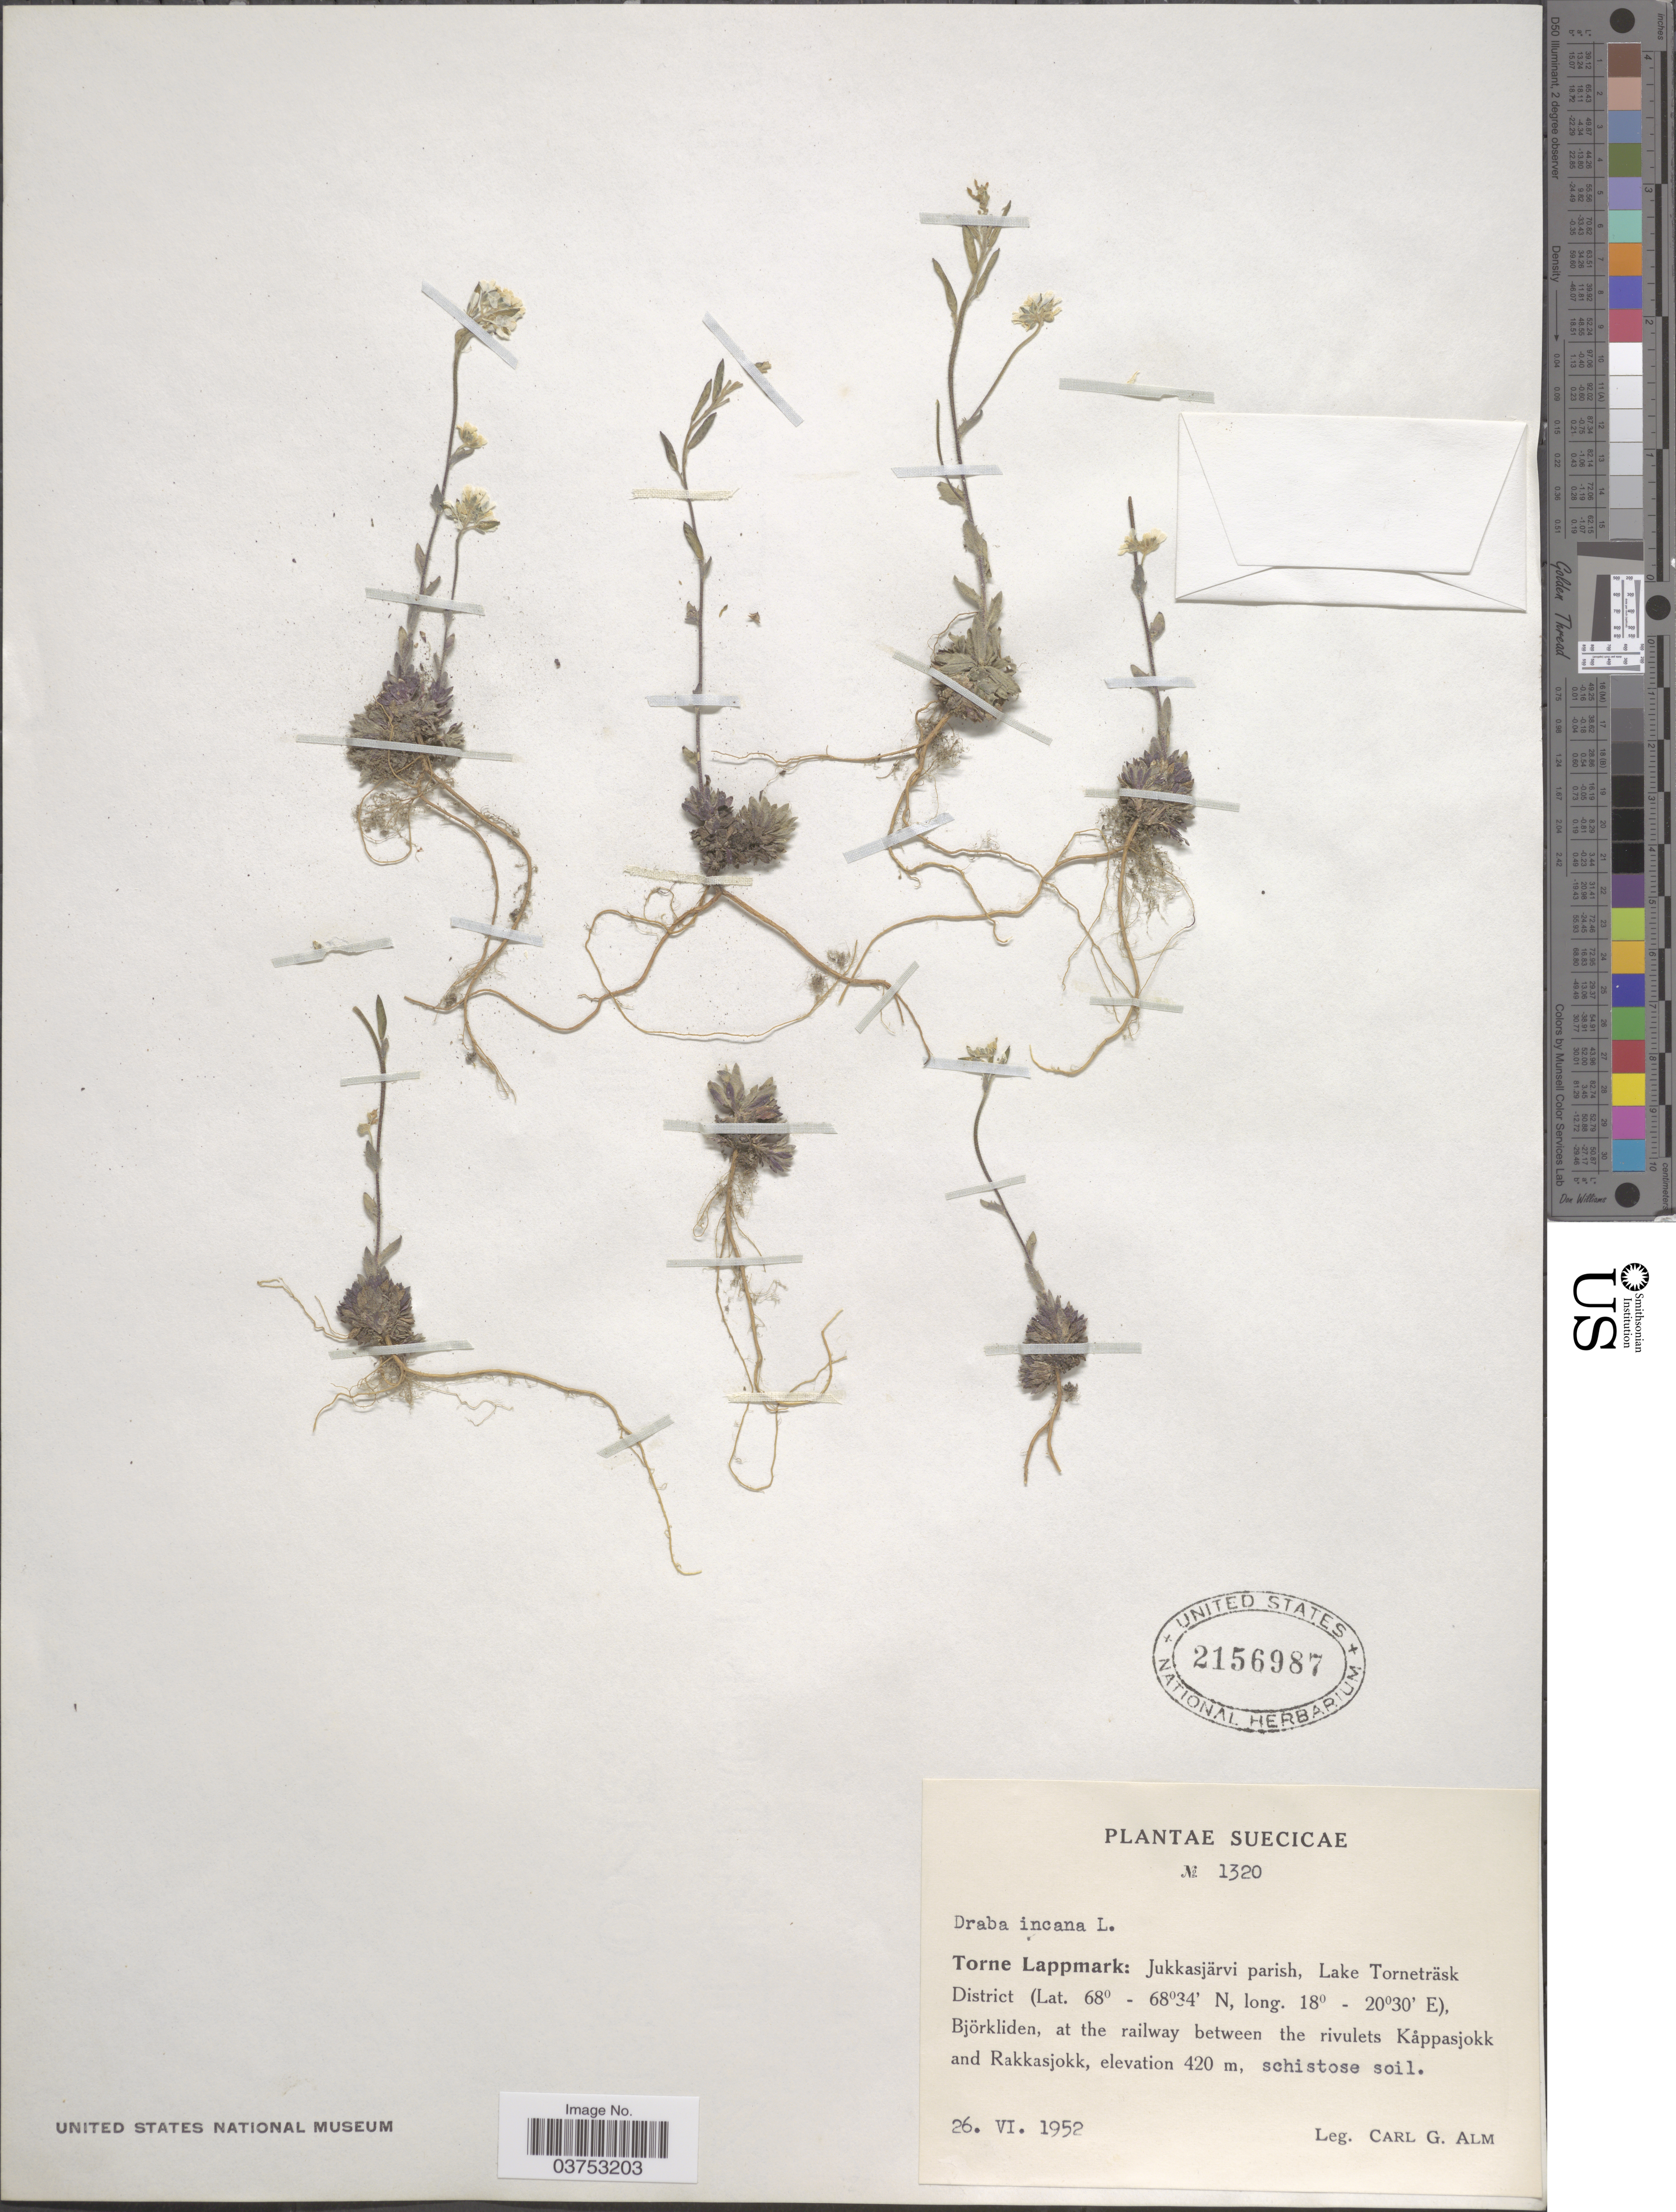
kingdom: Plantae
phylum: Tracheophyta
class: Magnoliopsida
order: Brassicales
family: Brassicaceae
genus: Draba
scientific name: Draba incana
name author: L.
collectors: C. G. Alm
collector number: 1320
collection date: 1952-06-26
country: Sweden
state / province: Norrbotten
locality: Suecicae. Torne Lappmark: Jukkasjärvi parish, Lake Torneträsk District. Björkliden, at the railway between the rivulets Kåppasjokk and Rakkasjokk.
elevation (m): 420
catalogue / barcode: US 2156987